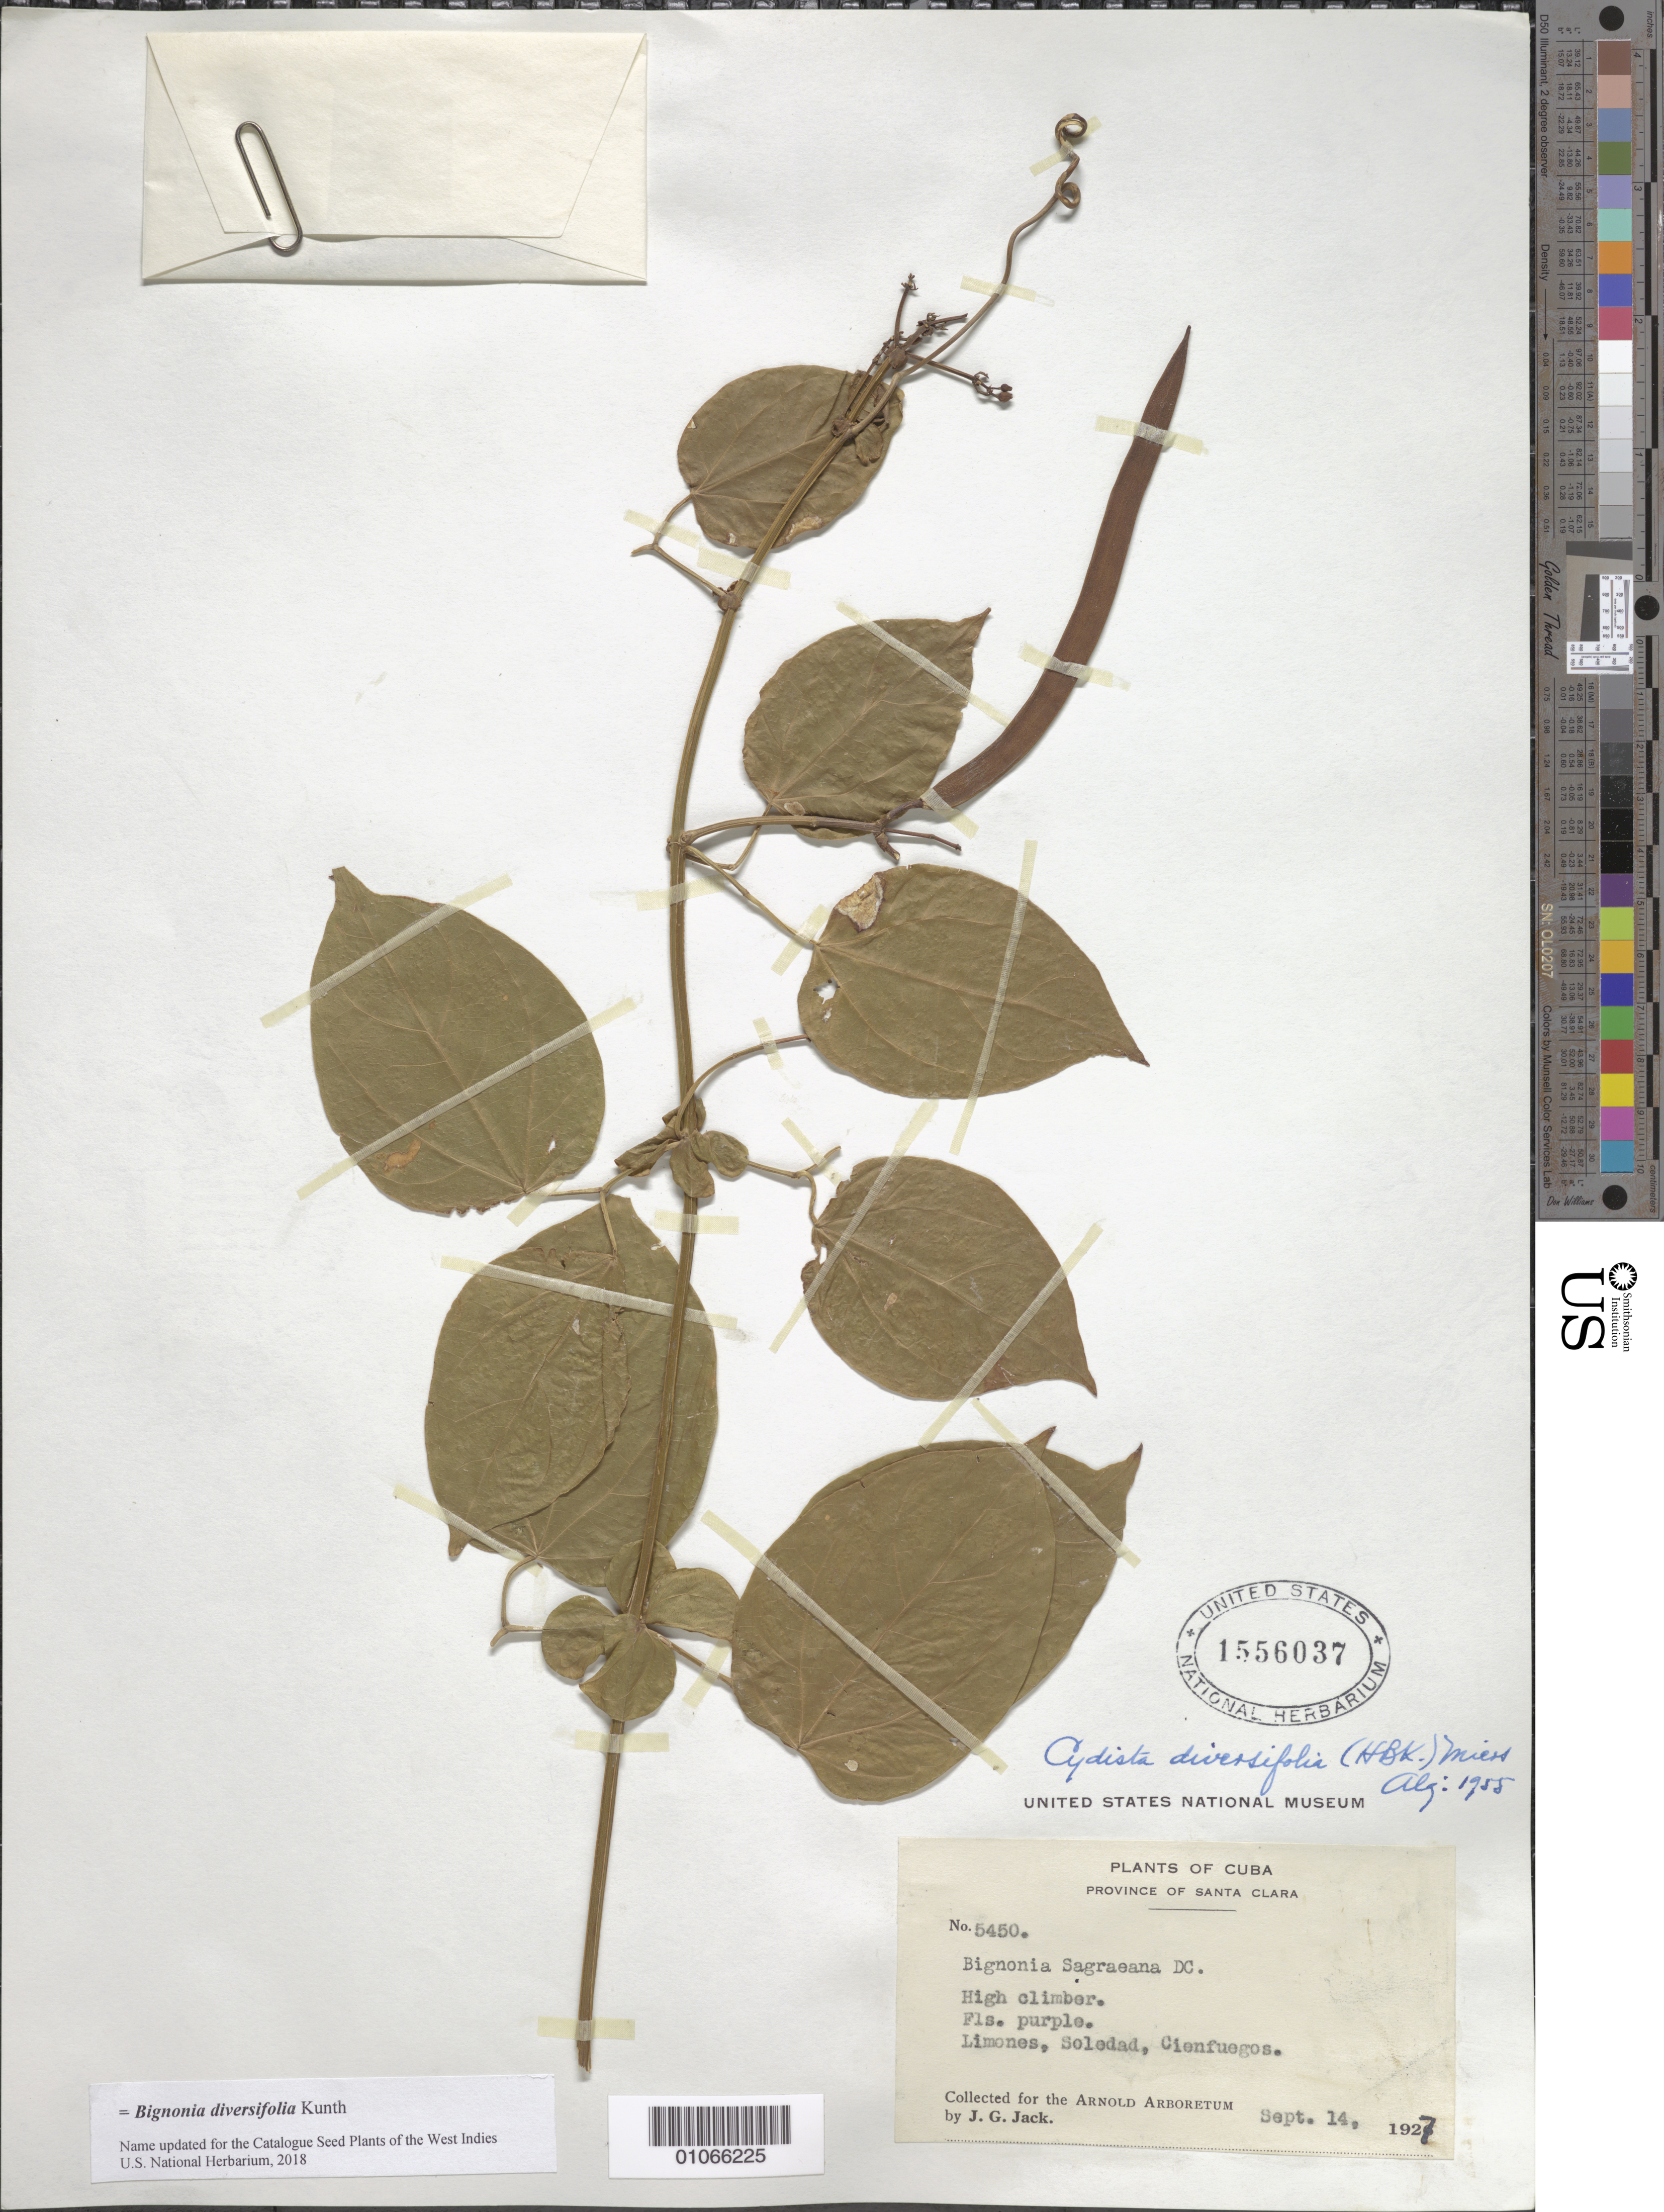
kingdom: Plantae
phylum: Tracheophyta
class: Magnoliopsida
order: Lamiales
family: Bignoniaceae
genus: Bignonia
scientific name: Bignonia diversifolia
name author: Kunth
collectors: J. G. Jack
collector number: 5450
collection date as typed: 14 Sep 1927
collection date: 1927-09-14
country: Cuba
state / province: Cienfuegos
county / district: Santa Clara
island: Cuba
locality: Limones, Soledad, Cienfuegos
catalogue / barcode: US 1556037